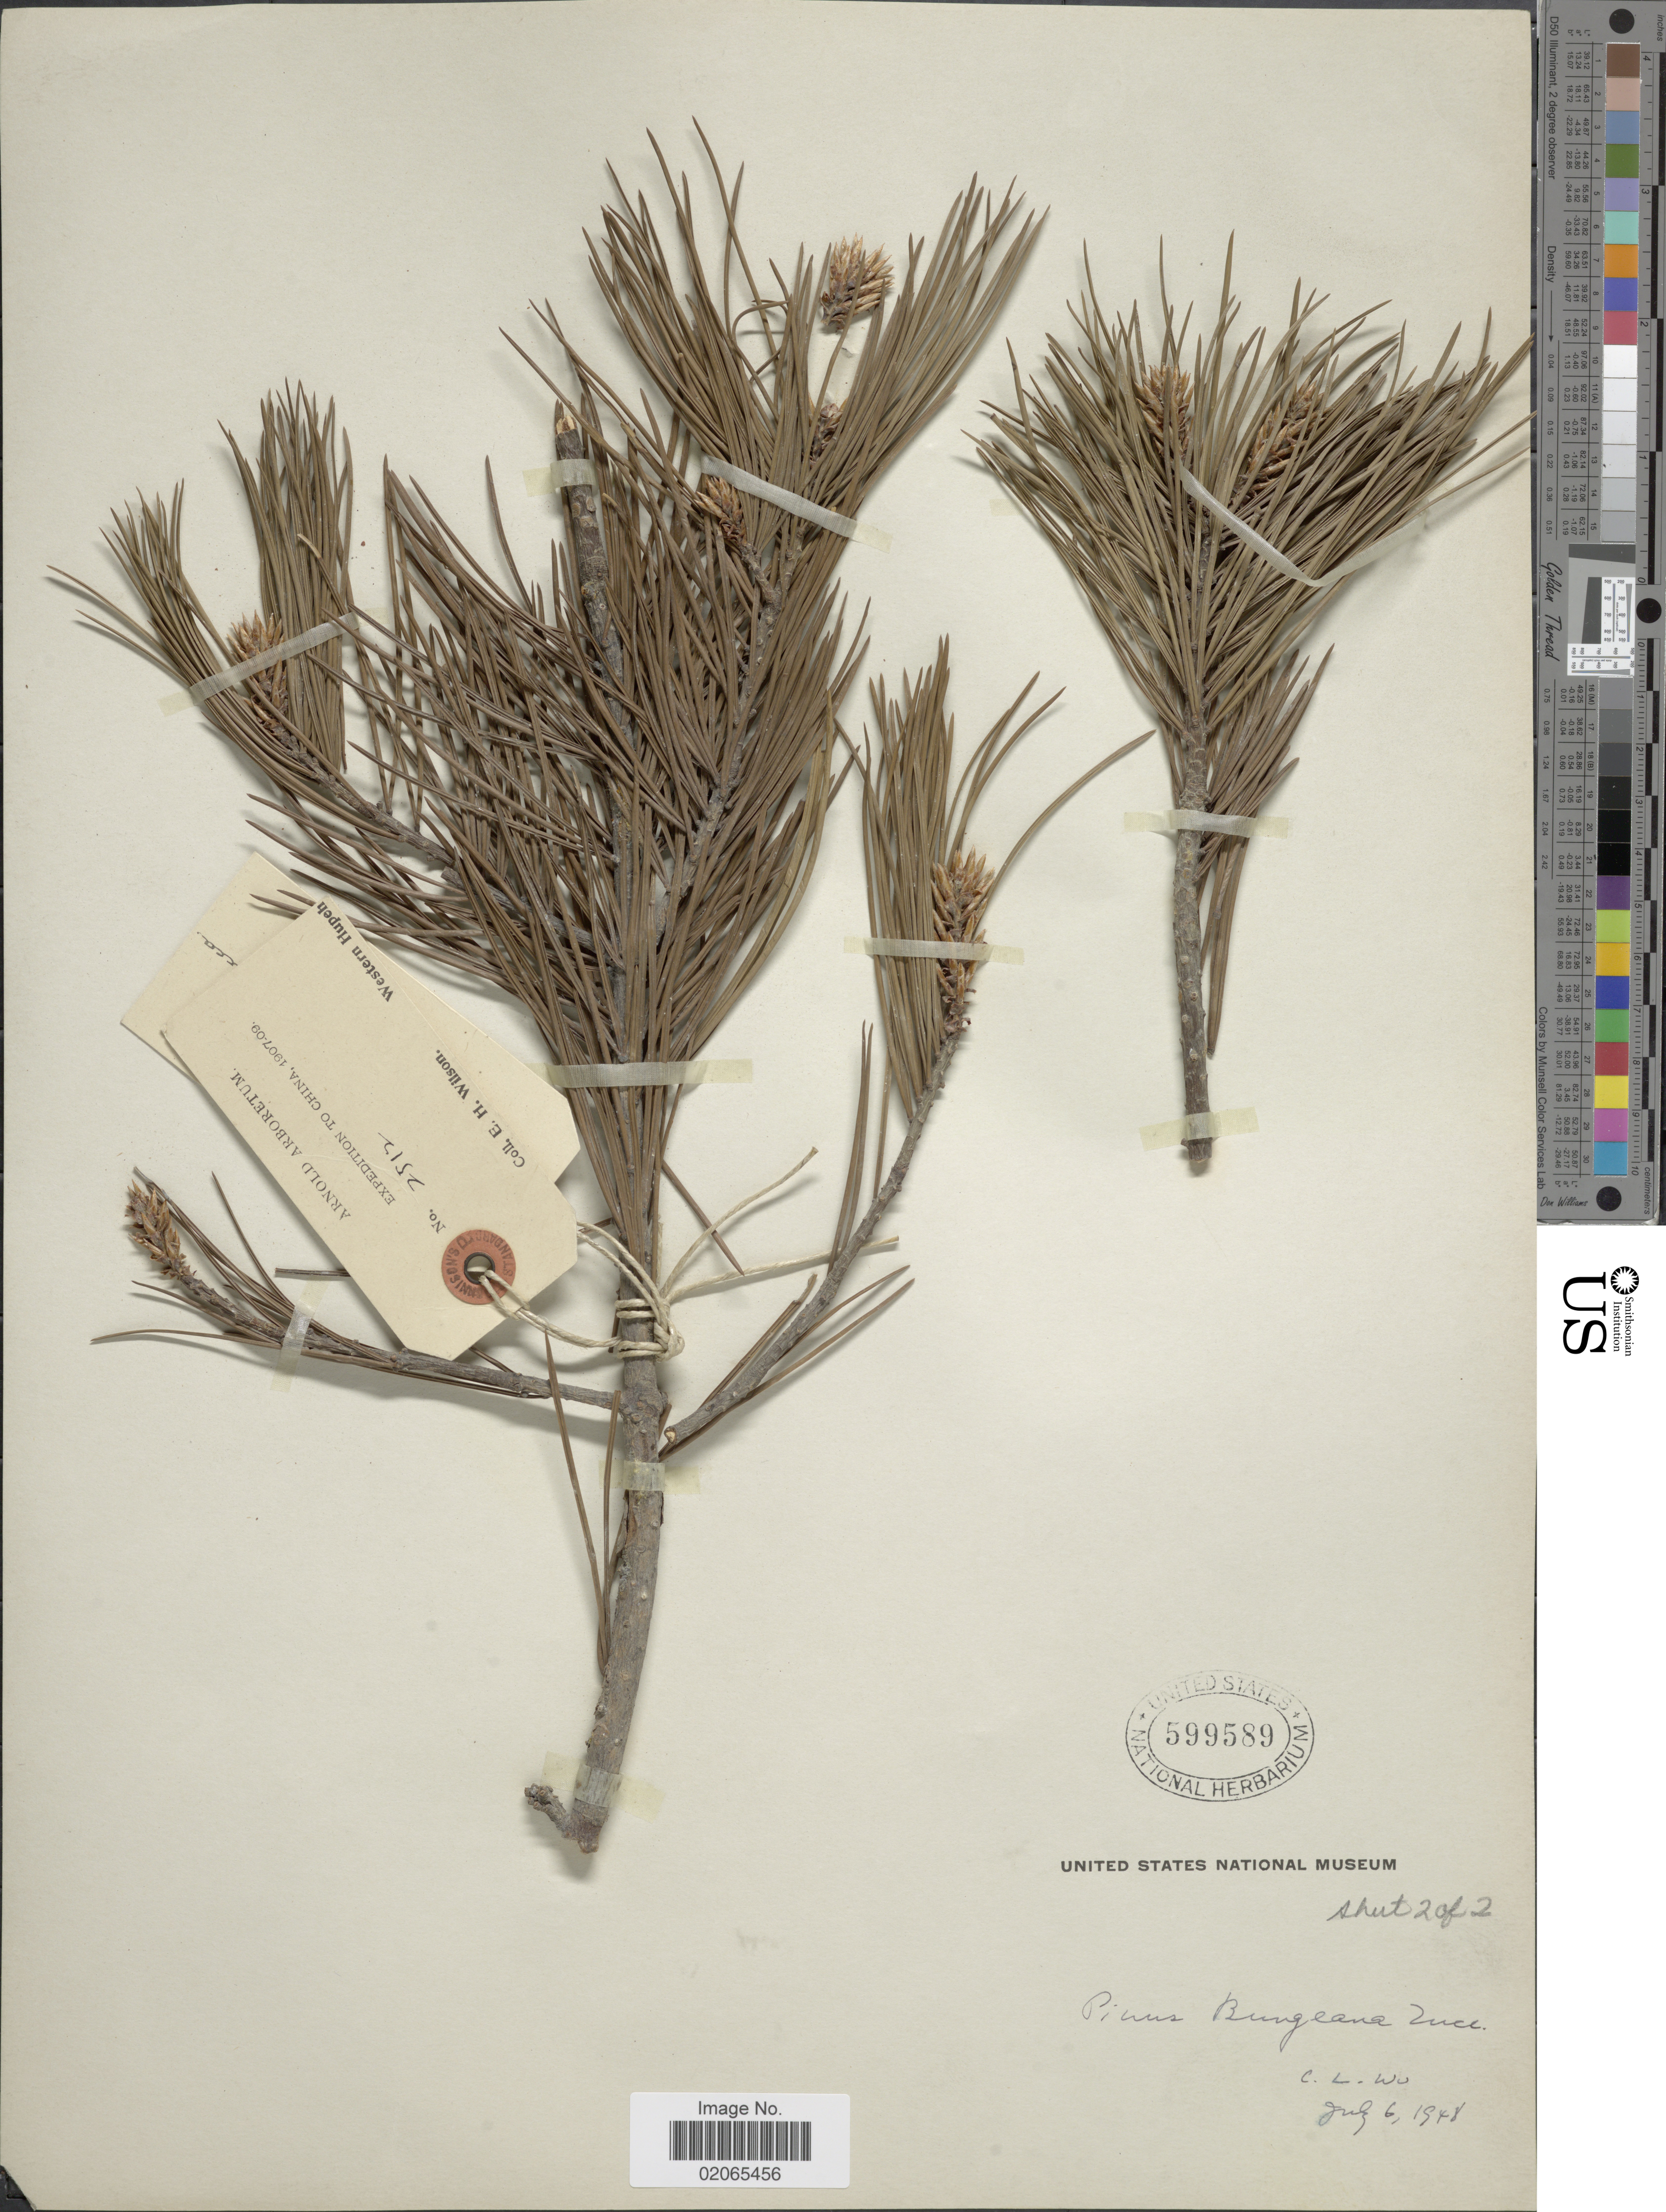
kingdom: Plantae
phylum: Tracheophyta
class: Pinopsida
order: Pinales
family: Pinaceae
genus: Pinus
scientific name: Pinus bungeana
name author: Zucc. ex Endl.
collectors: E. Wilson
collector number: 2512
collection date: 1907/1909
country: China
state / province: Hubei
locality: Western Hupeh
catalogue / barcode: US 599589